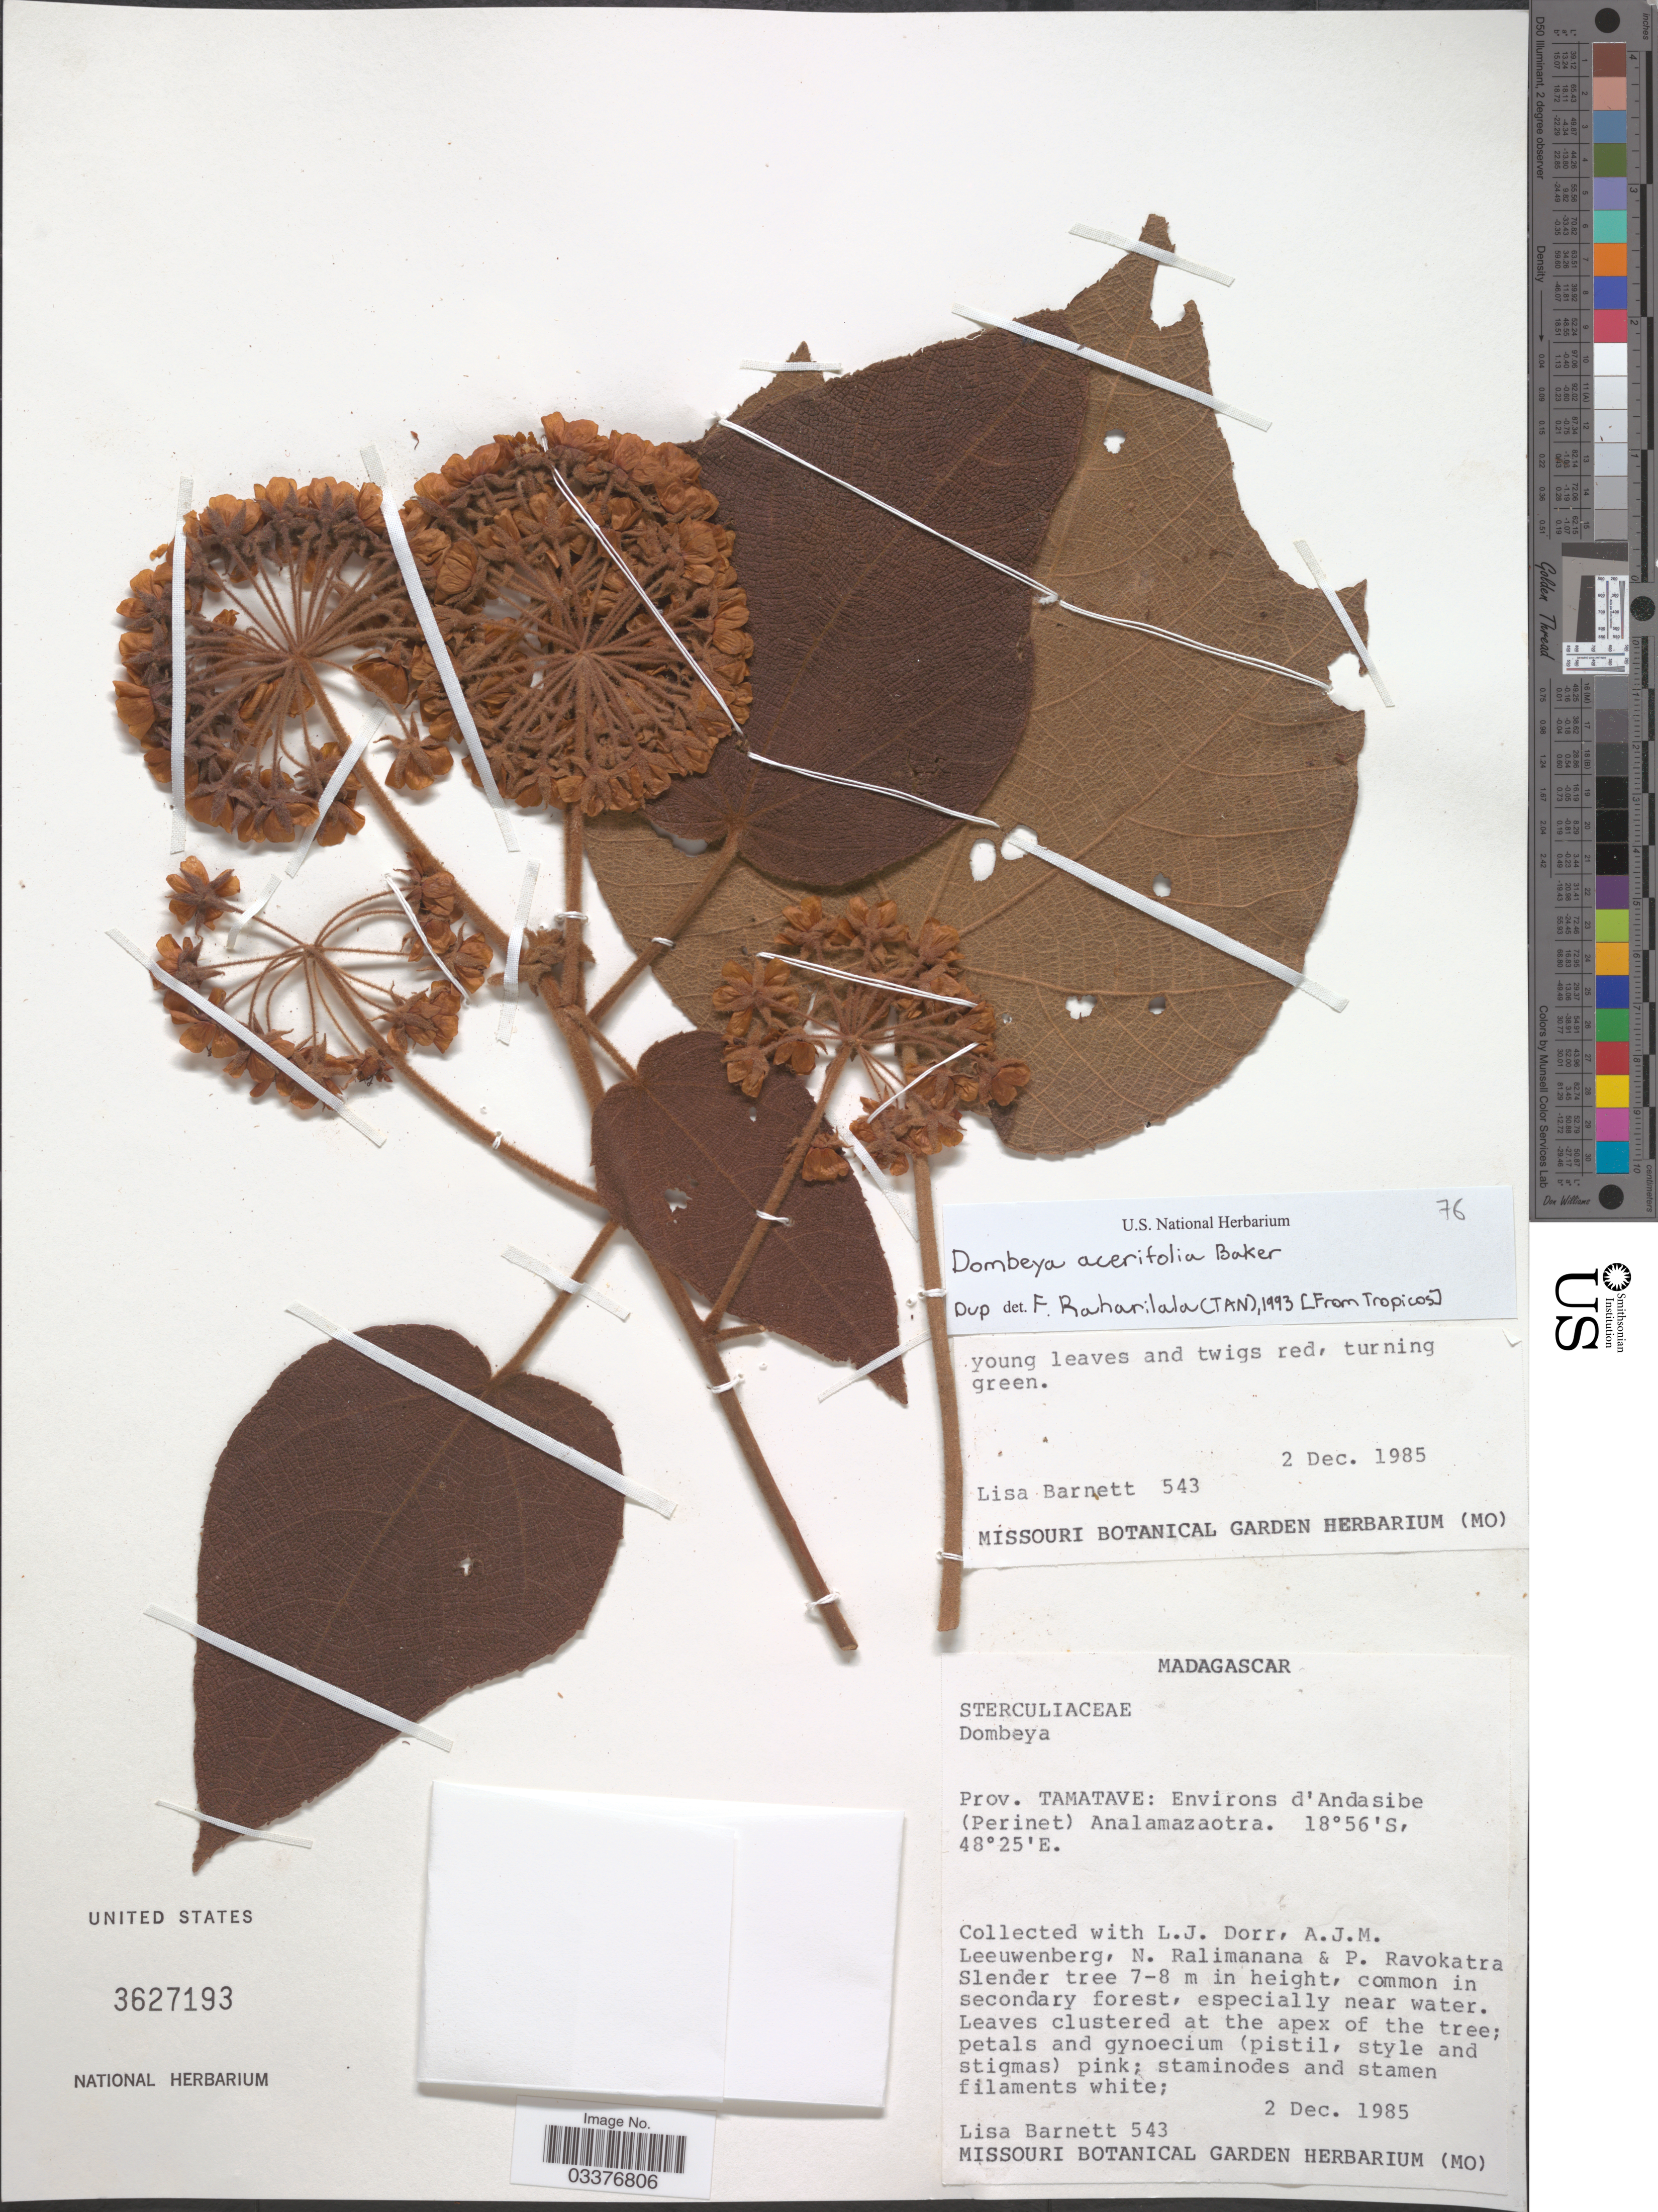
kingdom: Plantae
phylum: Tracheophyta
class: Magnoliopsida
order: Malvales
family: Malvaceae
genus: Dombeya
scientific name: Dombeya acerifolia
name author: (L.) Gaertn.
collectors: L. C. Barnett, L. J. Dorr, A. J. M. Leeuwenberg, N. Ralimanana & P. Ravokatra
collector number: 543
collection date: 1985-12-02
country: Madagascar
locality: Prov. Tamatave: Environs d'Andasibe (Perinet) Analamazaotra.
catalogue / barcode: US 3627193